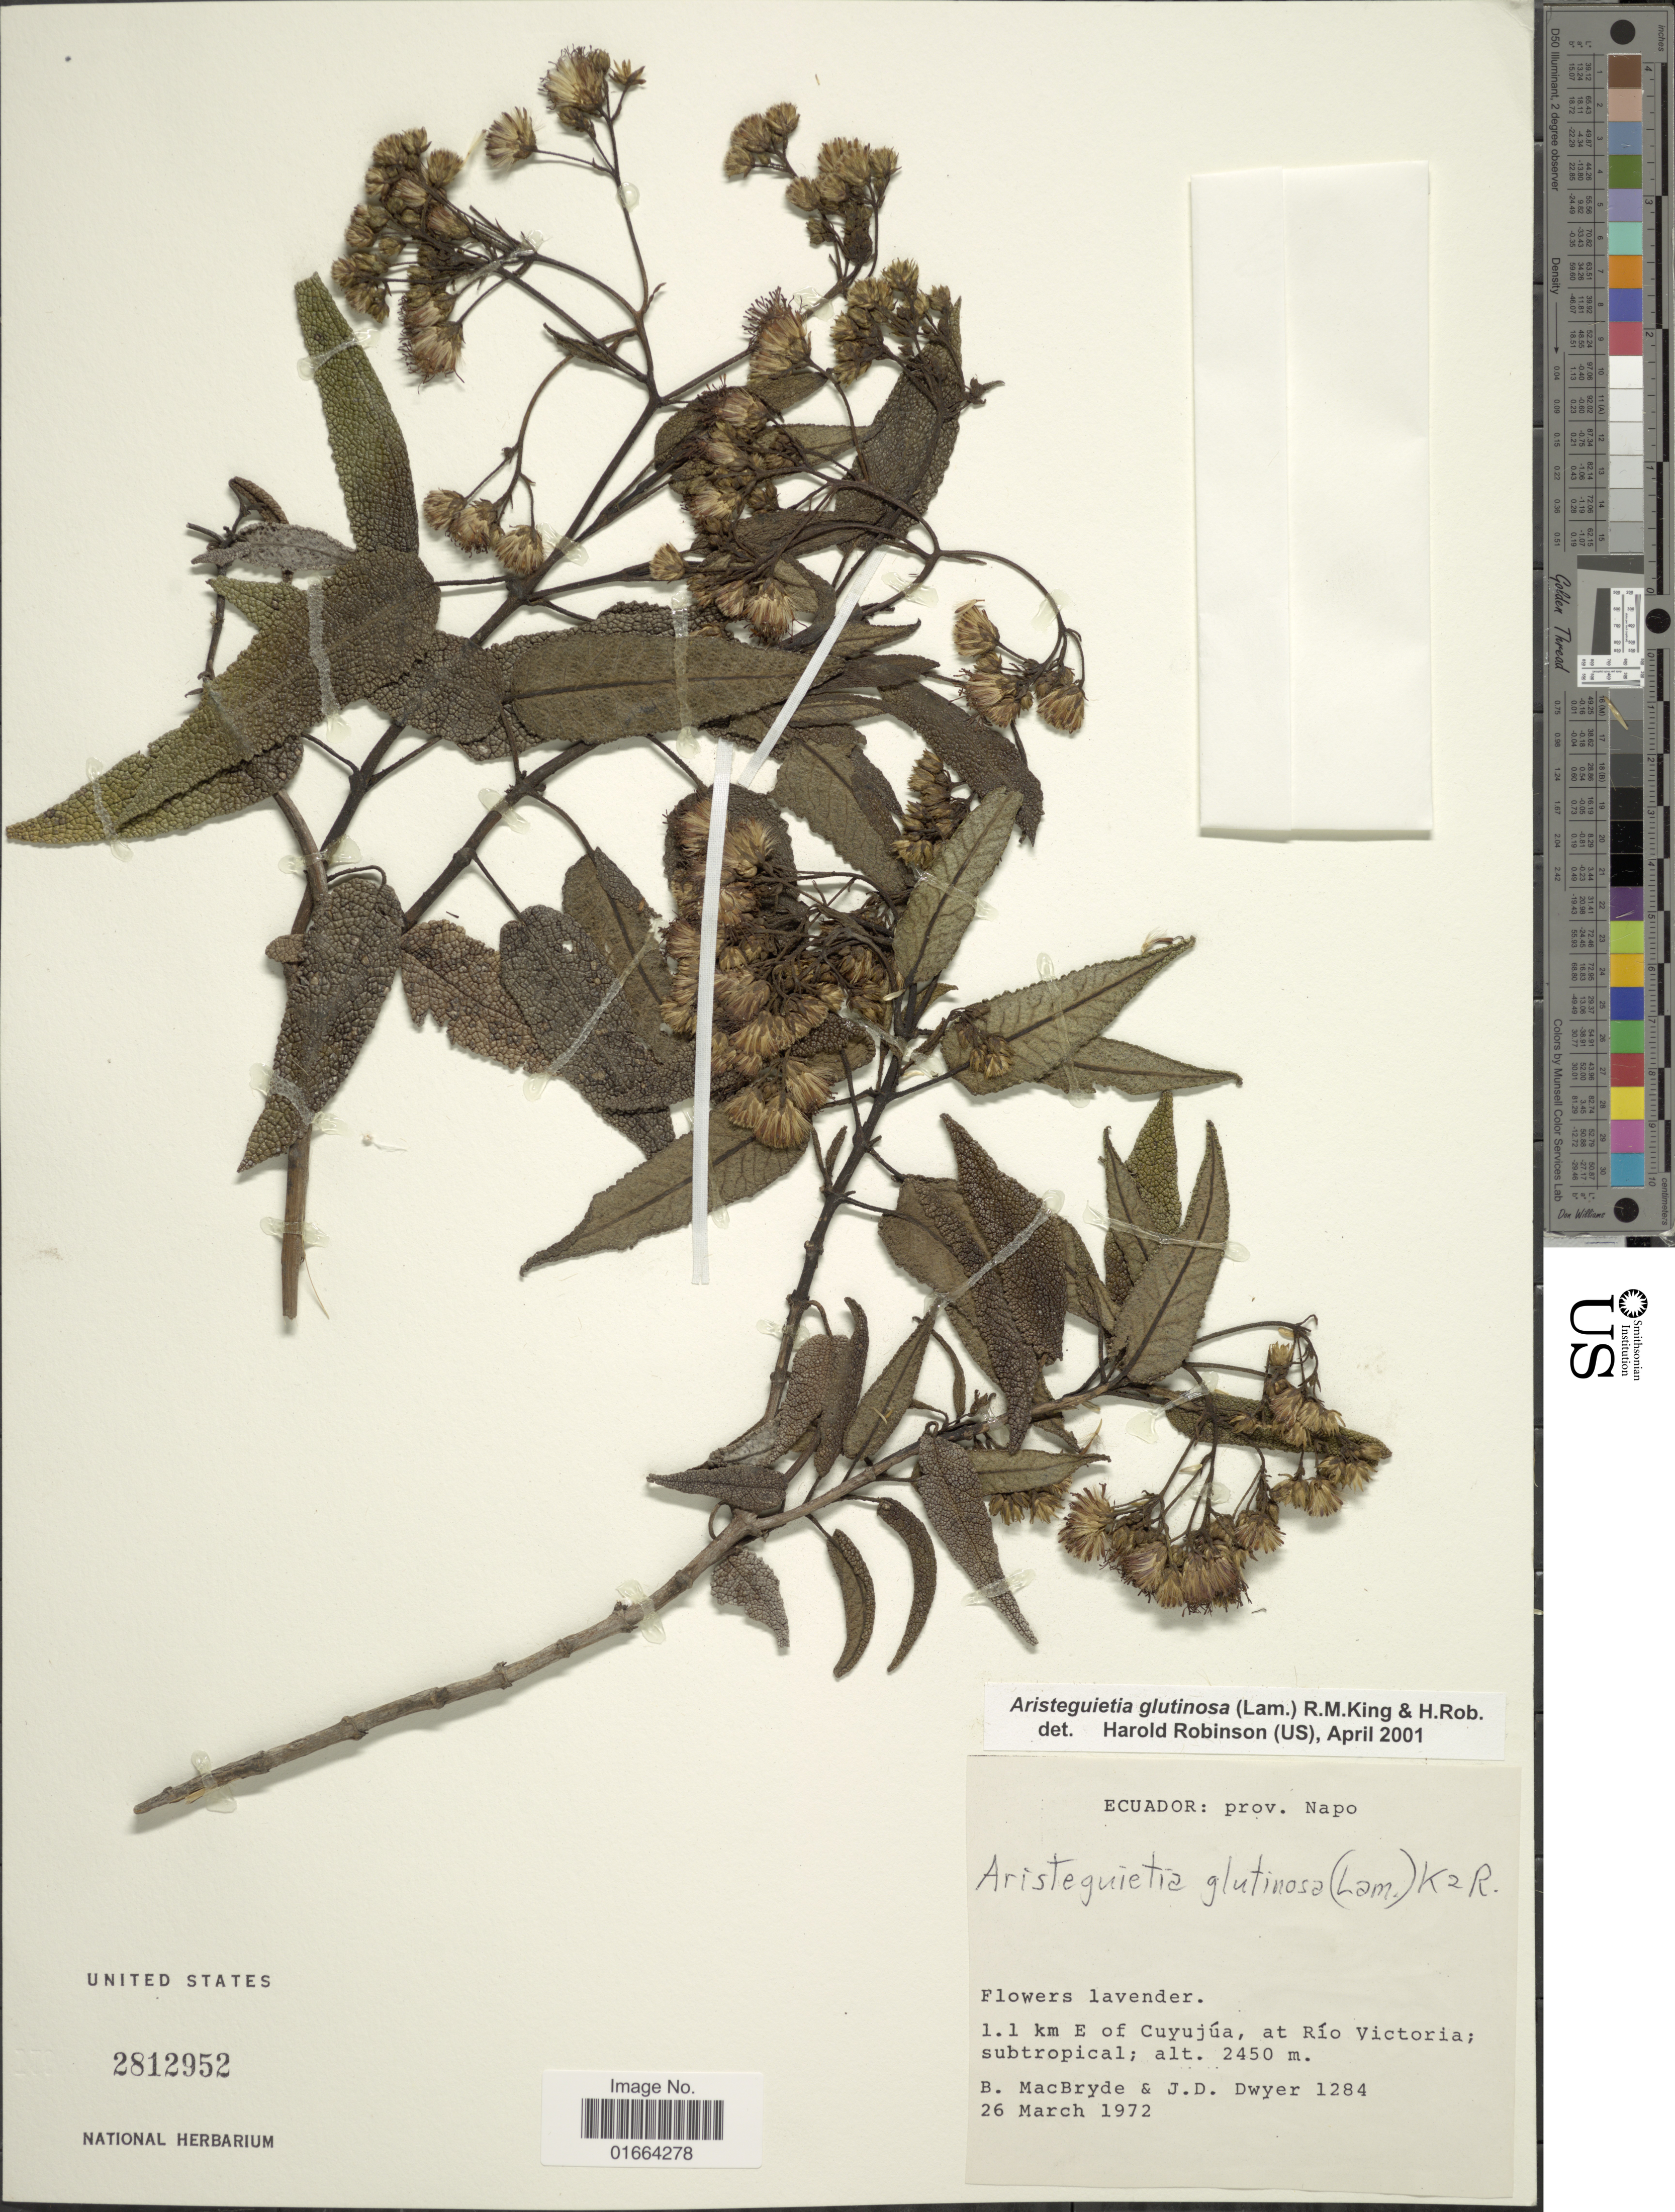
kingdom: Plantae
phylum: Tracheophyta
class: Magnoliopsida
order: Asterales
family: Asteraceae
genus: Aristeguietia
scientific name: Aristeguietia glutinosa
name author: (Lam.) R.M. King & H. Rob.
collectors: B. MacBryde & J. D. Dwyer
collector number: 1284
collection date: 1972-03-26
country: Ecuador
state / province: Napo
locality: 1.1 km E of Cuyujúa, at Río Victoria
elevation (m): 2450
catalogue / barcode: US 2812952